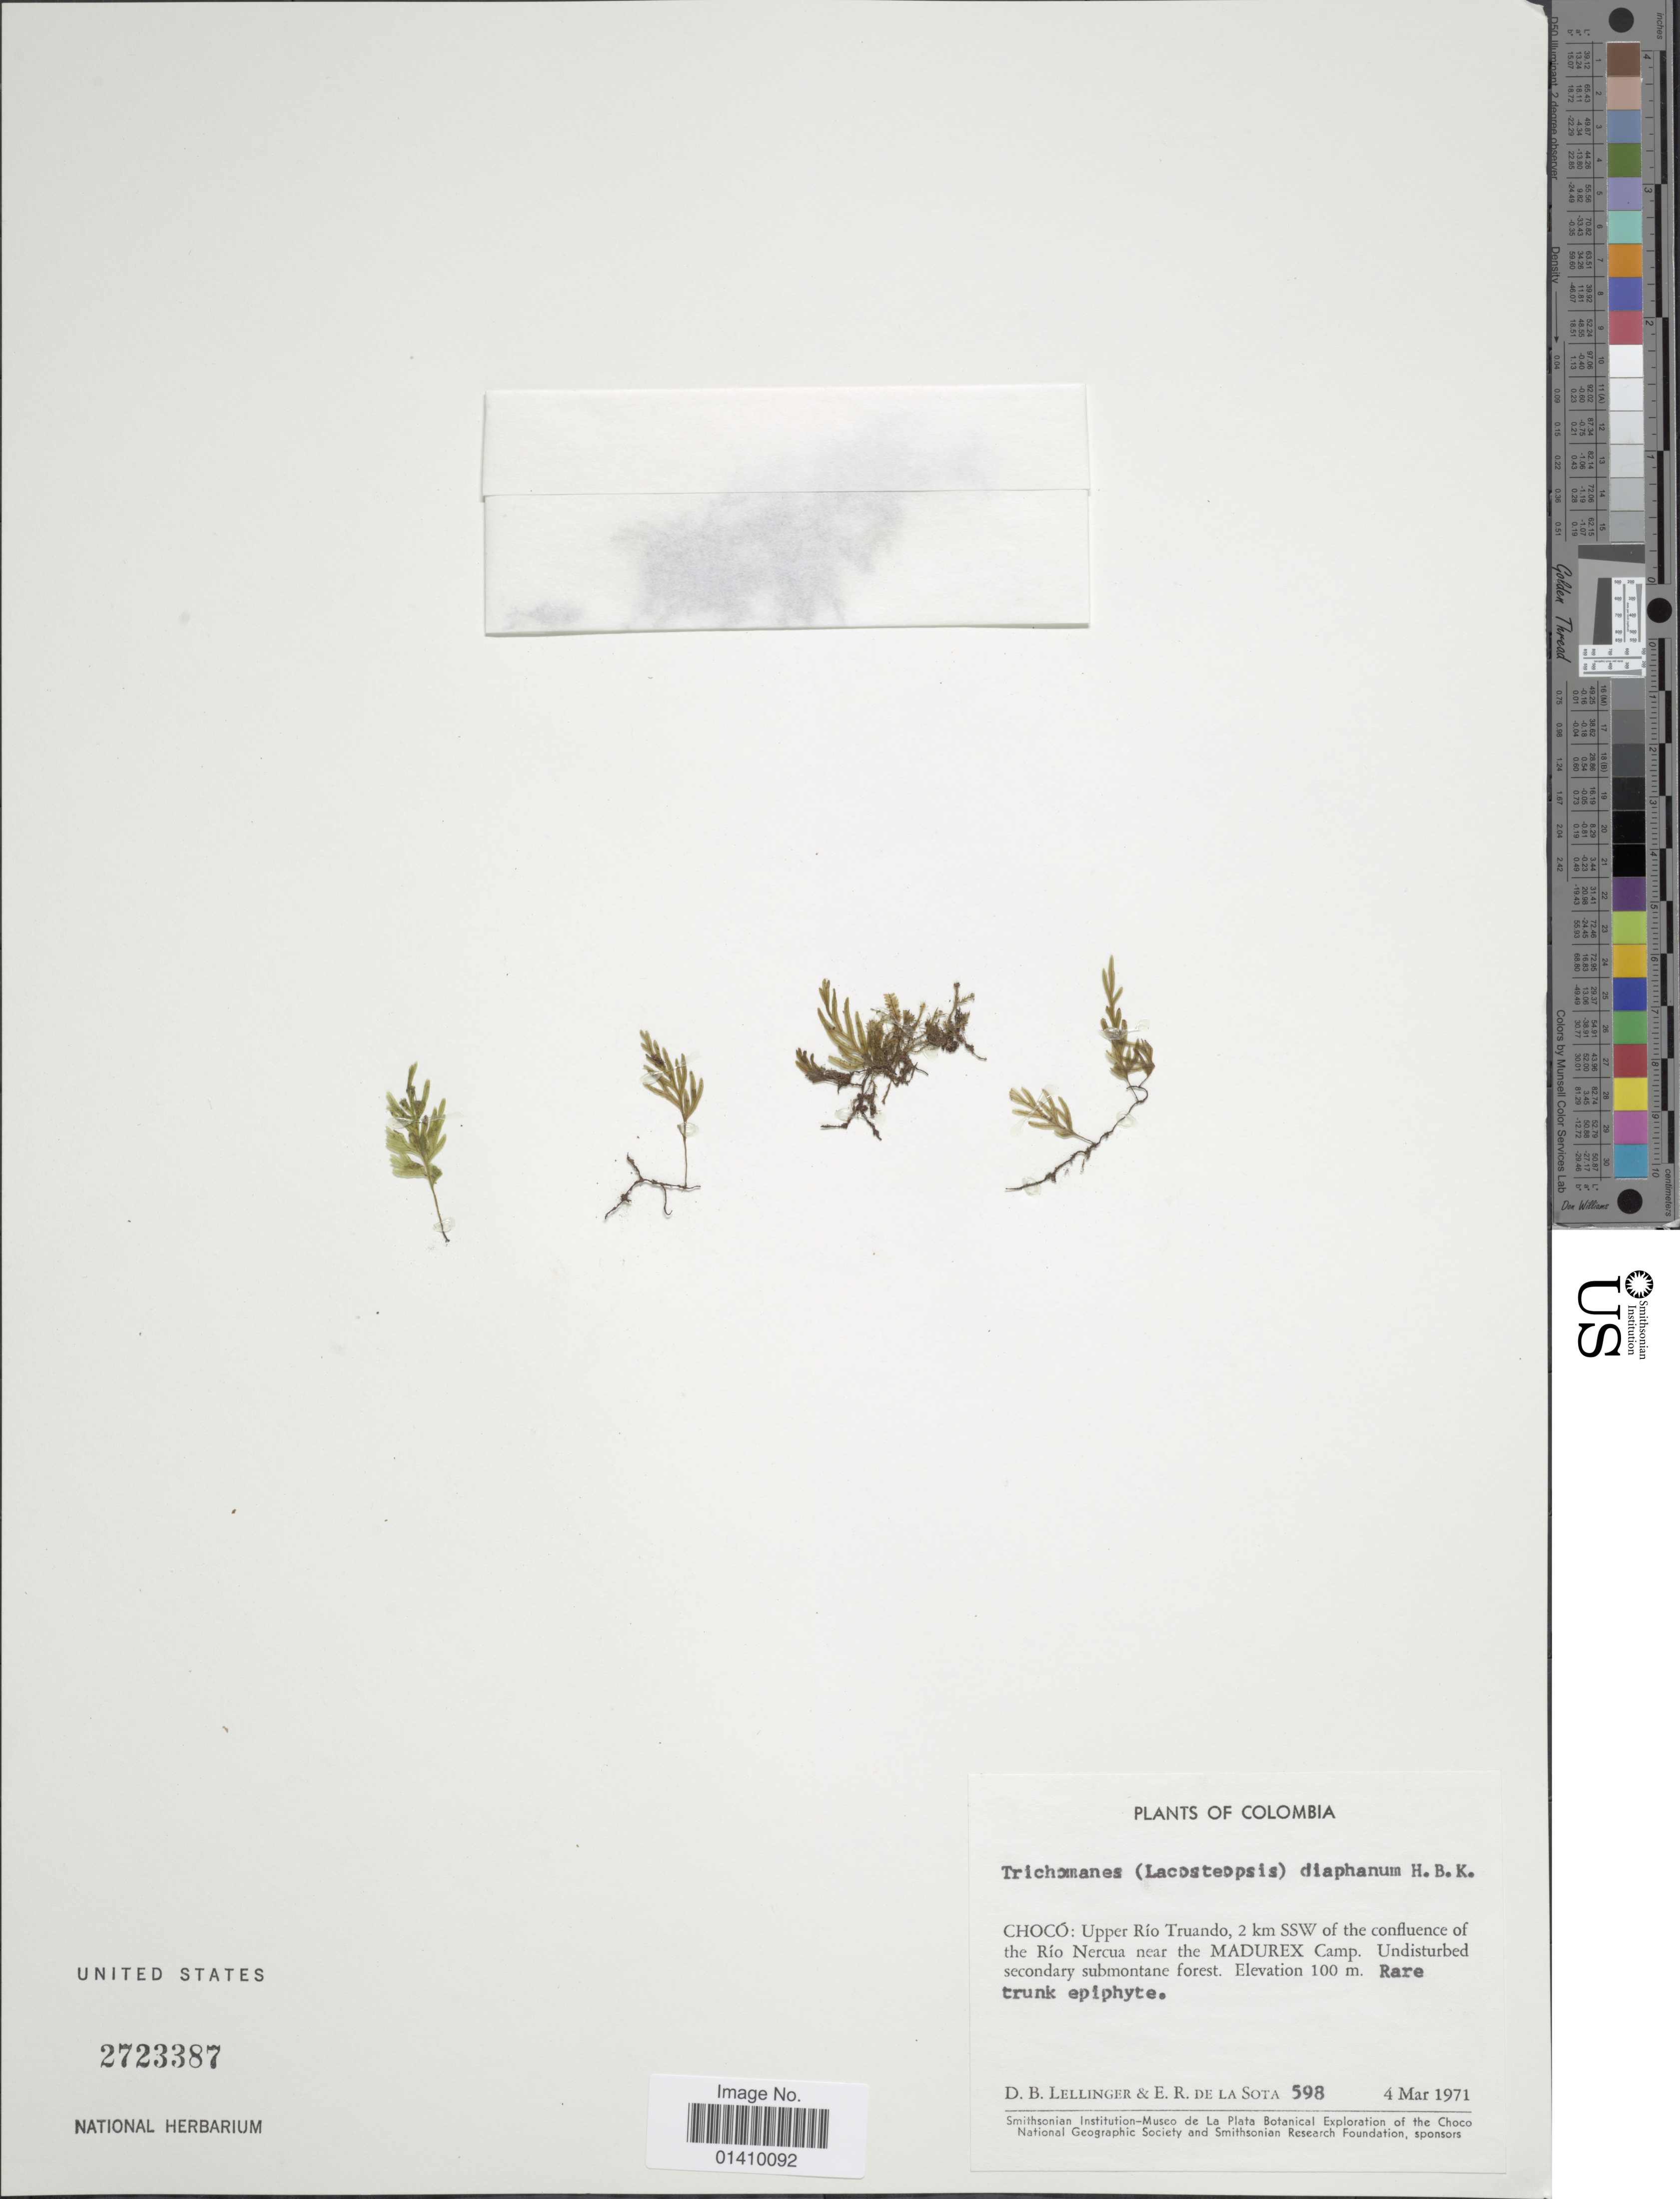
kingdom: Plantae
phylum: Tracheophyta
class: Polypodiopsida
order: Hymenophyllales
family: Hymenophyllaceae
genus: Polyphlebium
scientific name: Polyphlebium diaphanum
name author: (Kunth) Ebihara & Dubuisson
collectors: D. B. Lellinger & E. R. de la Sota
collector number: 598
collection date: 1971-03-04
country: Colombia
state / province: Chocó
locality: Choco: Upper Rio Truando 2 km SSW of the confluence of the Rio Nercua near the Madurex camp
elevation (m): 100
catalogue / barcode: US 2723387